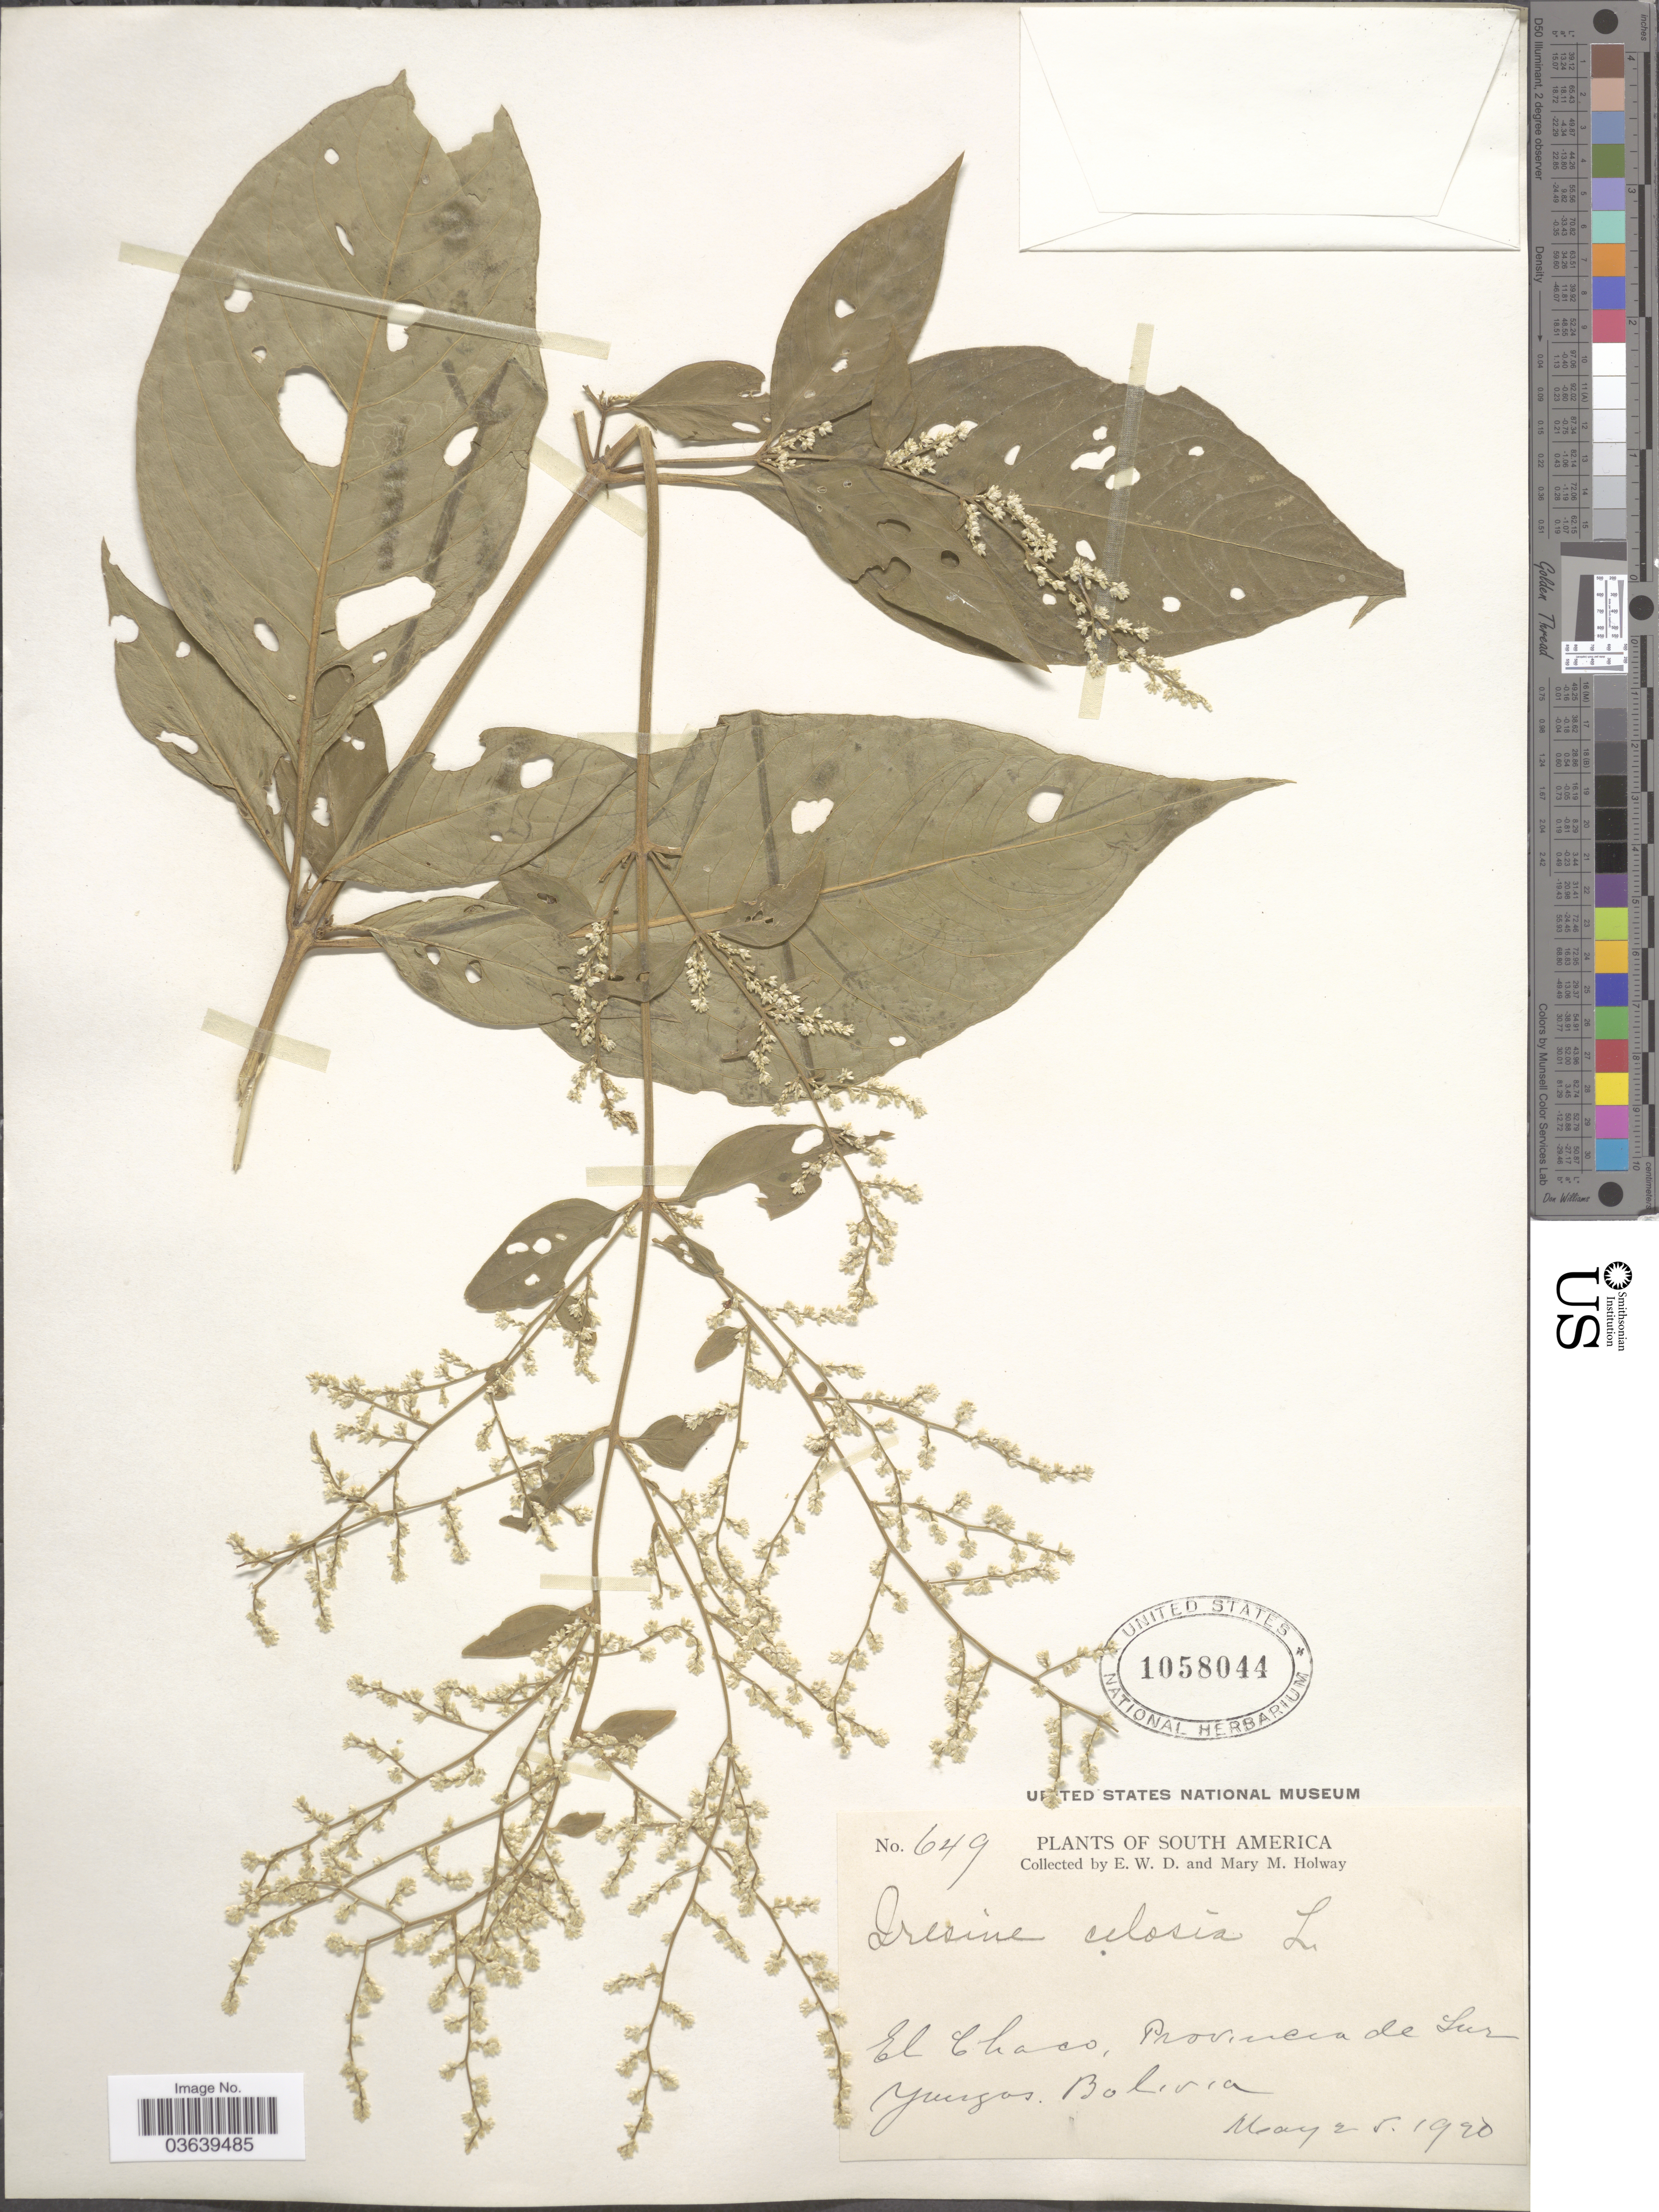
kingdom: Plantae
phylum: Tracheophyta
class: Magnoliopsida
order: Caryophyllales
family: Amaranthaceae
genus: Iresine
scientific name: Iresine celosia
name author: L.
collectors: E. W. D. Holway & M. M. Holway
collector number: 649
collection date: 1920-05-25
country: Bolivia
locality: El Chaco, Provincia de Sur Yungas.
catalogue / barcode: US 1058044